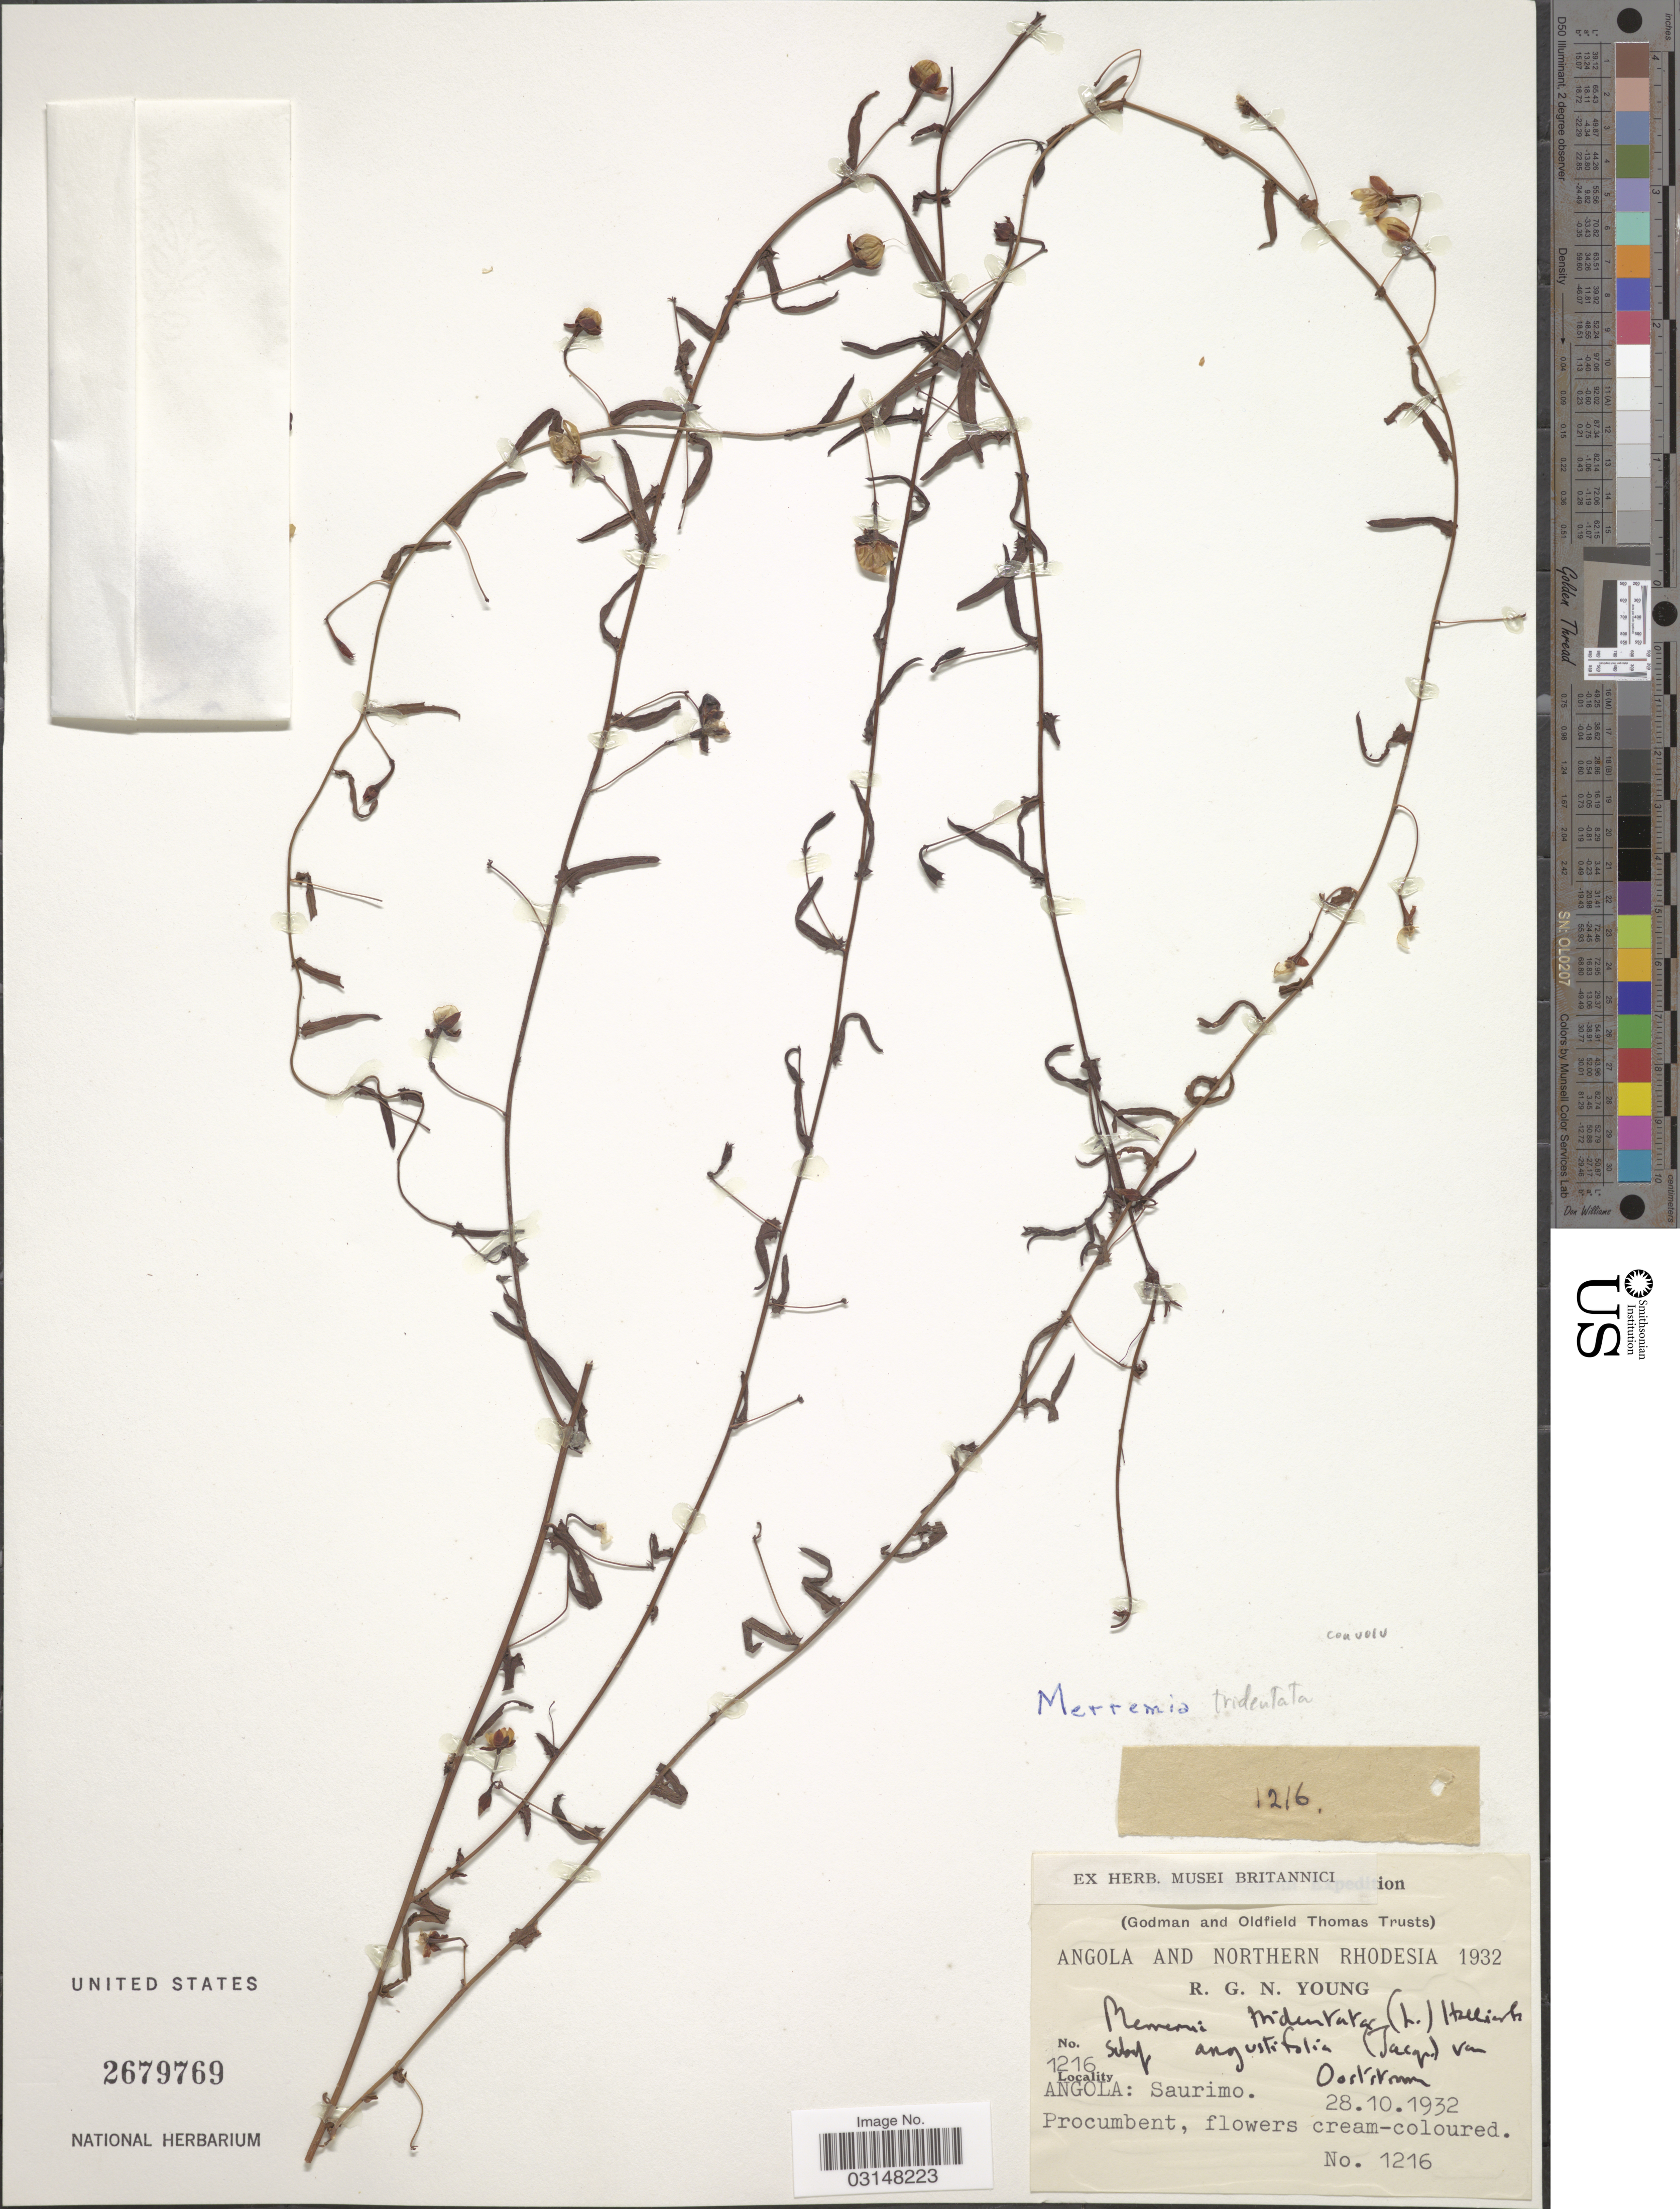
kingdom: Plantae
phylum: Tracheophyta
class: Magnoliopsida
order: Solanales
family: Convolvulaceae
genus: Xenostegia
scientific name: Xenostegia tridentata subsp. angustifolia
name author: Lejoly & Lisowski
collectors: R. Young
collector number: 1216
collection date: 1932-10-28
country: Angola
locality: Saurimo.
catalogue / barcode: US 2679769